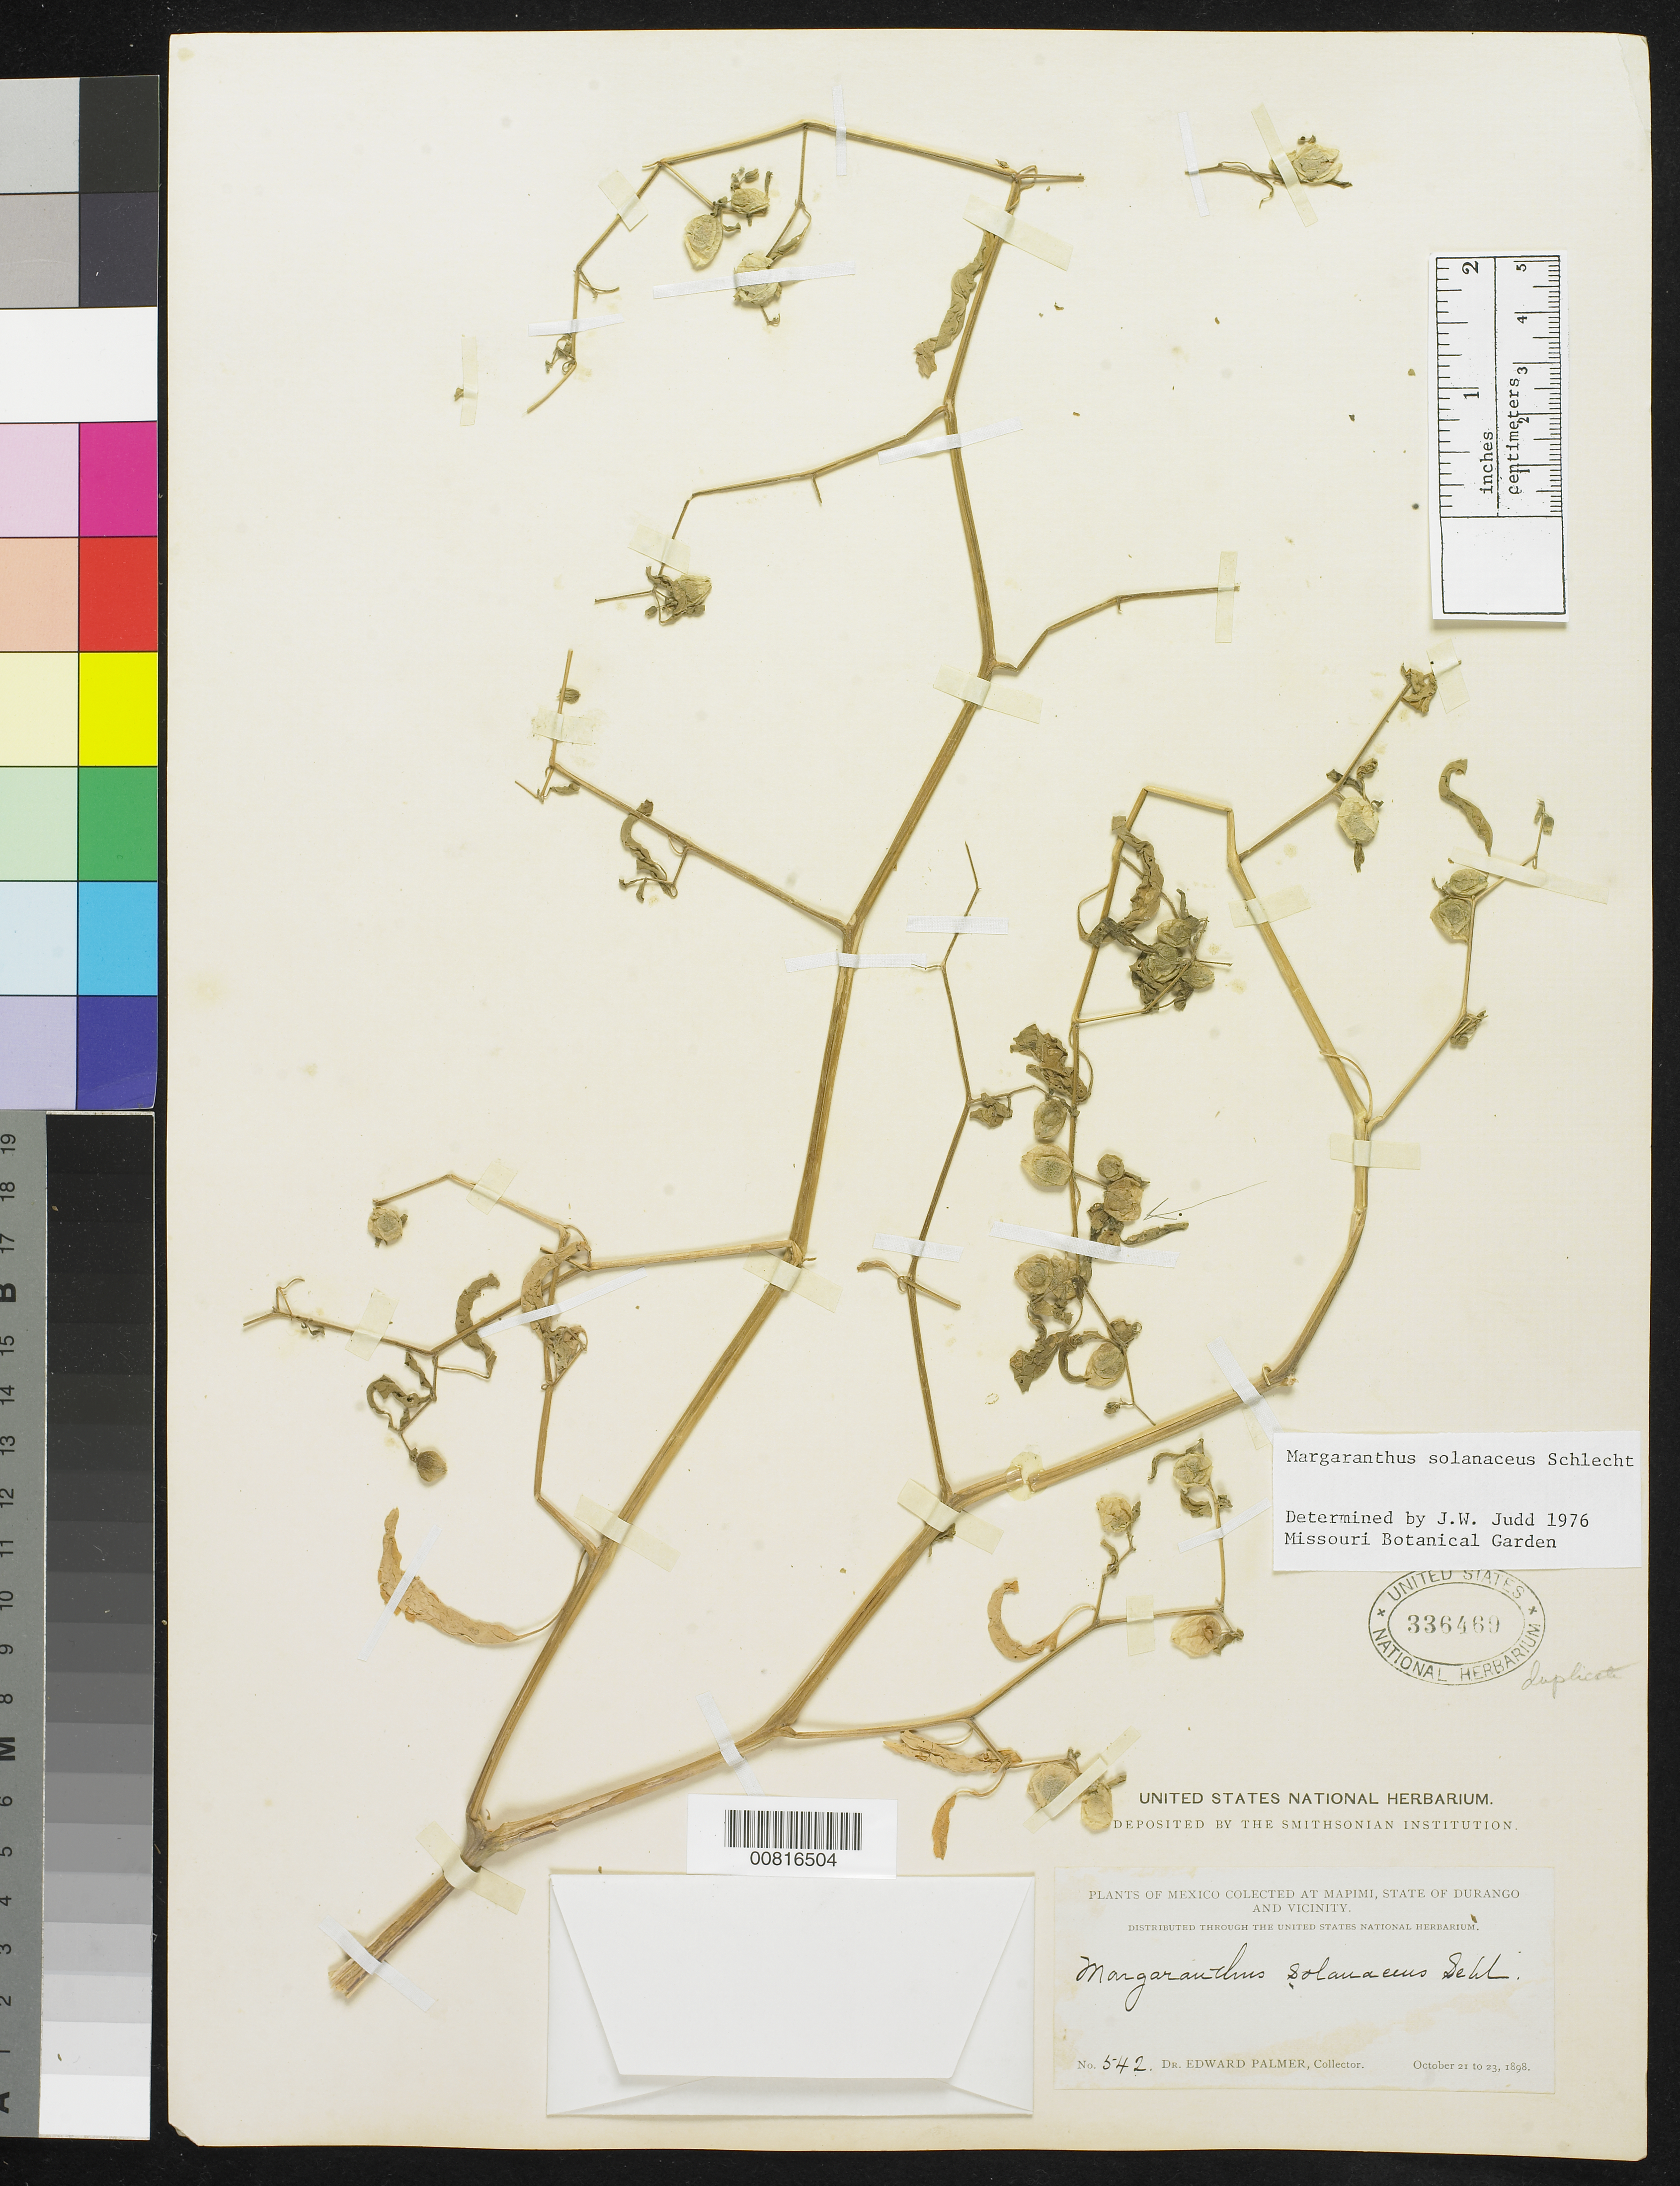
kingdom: Plantae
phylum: Tracheophyta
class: Magnoliopsida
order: Solanales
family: Solanaceae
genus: Margaranthus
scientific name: Margaranthus solanaceus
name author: Schltdl.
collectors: E. Palmer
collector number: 542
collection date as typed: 21 Oct 1898 to 23 Oct 1898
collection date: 1898-10-21/1898-10-23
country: Mexico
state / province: Durango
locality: Mapimi, Durango and vicinity.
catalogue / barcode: US 336469